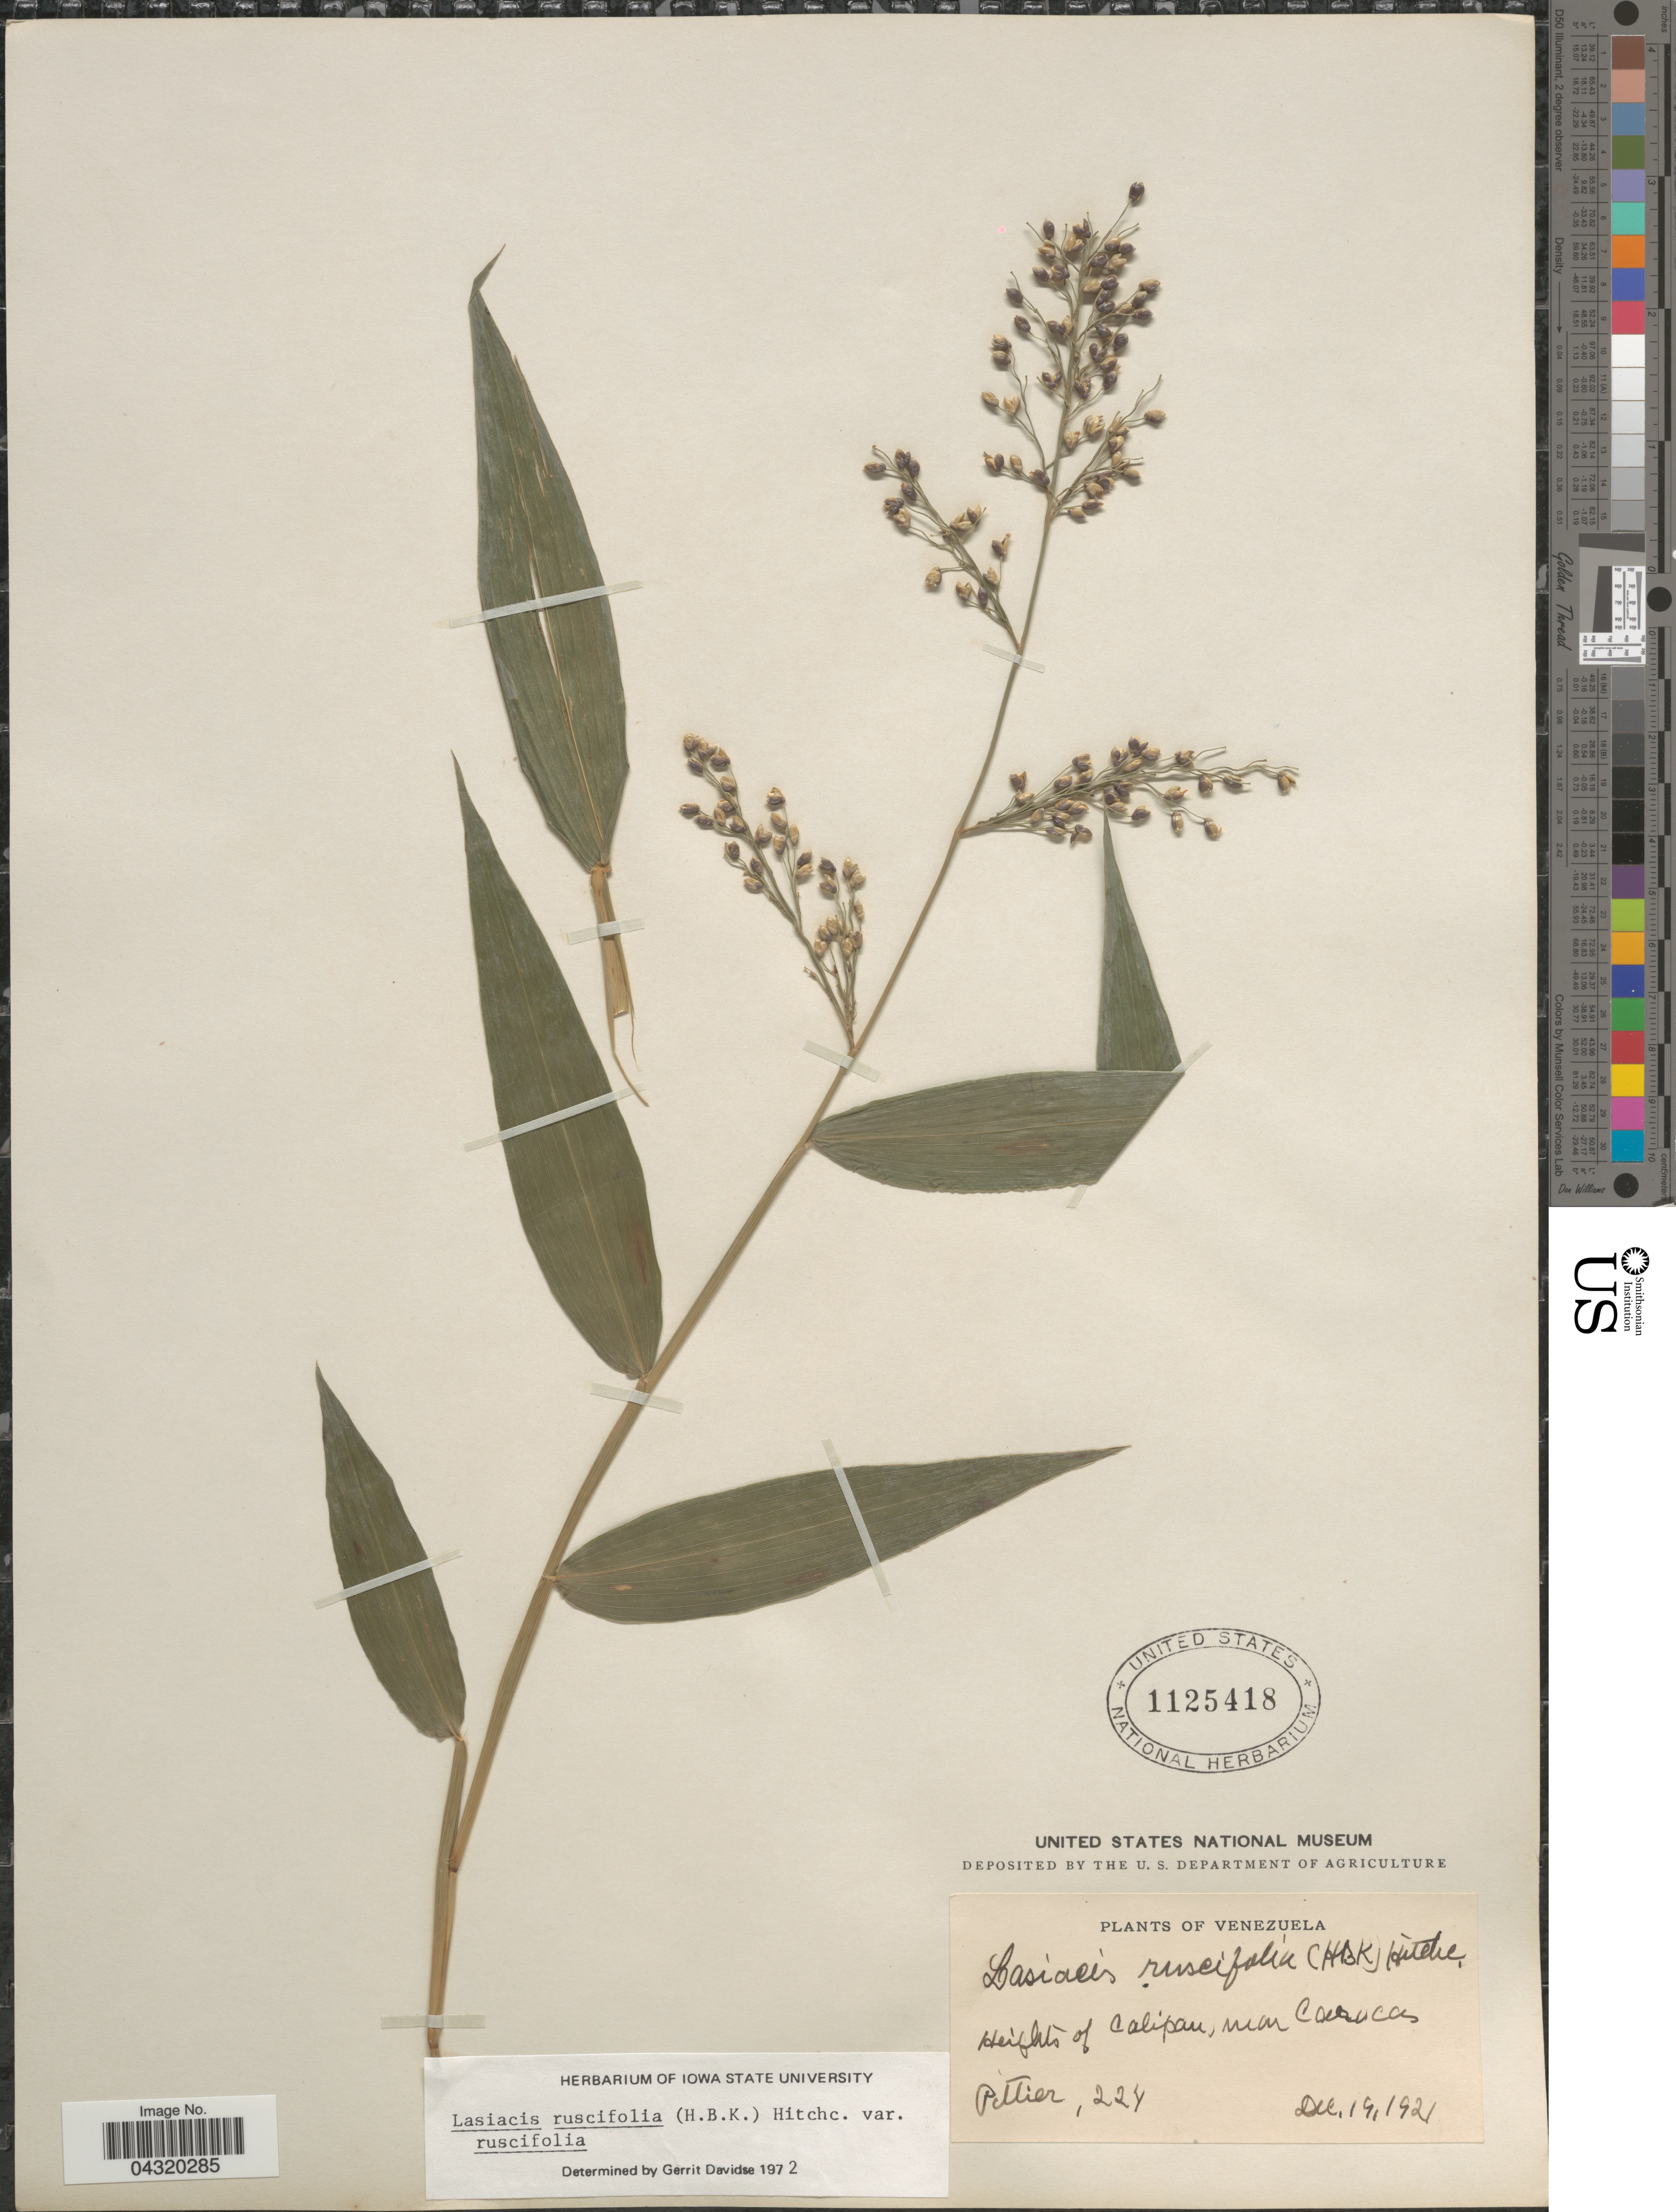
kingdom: Plantae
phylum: Tracheophyta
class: Liliopsida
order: Poales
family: Poaceae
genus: Lasiacis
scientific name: Lasiacis ruscifolia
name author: (Kunth) Hitchc.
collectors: Pittier, --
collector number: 224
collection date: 1921-12-19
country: Venezuela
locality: Heights of Calipau, near Caracas.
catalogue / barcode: US 1125418